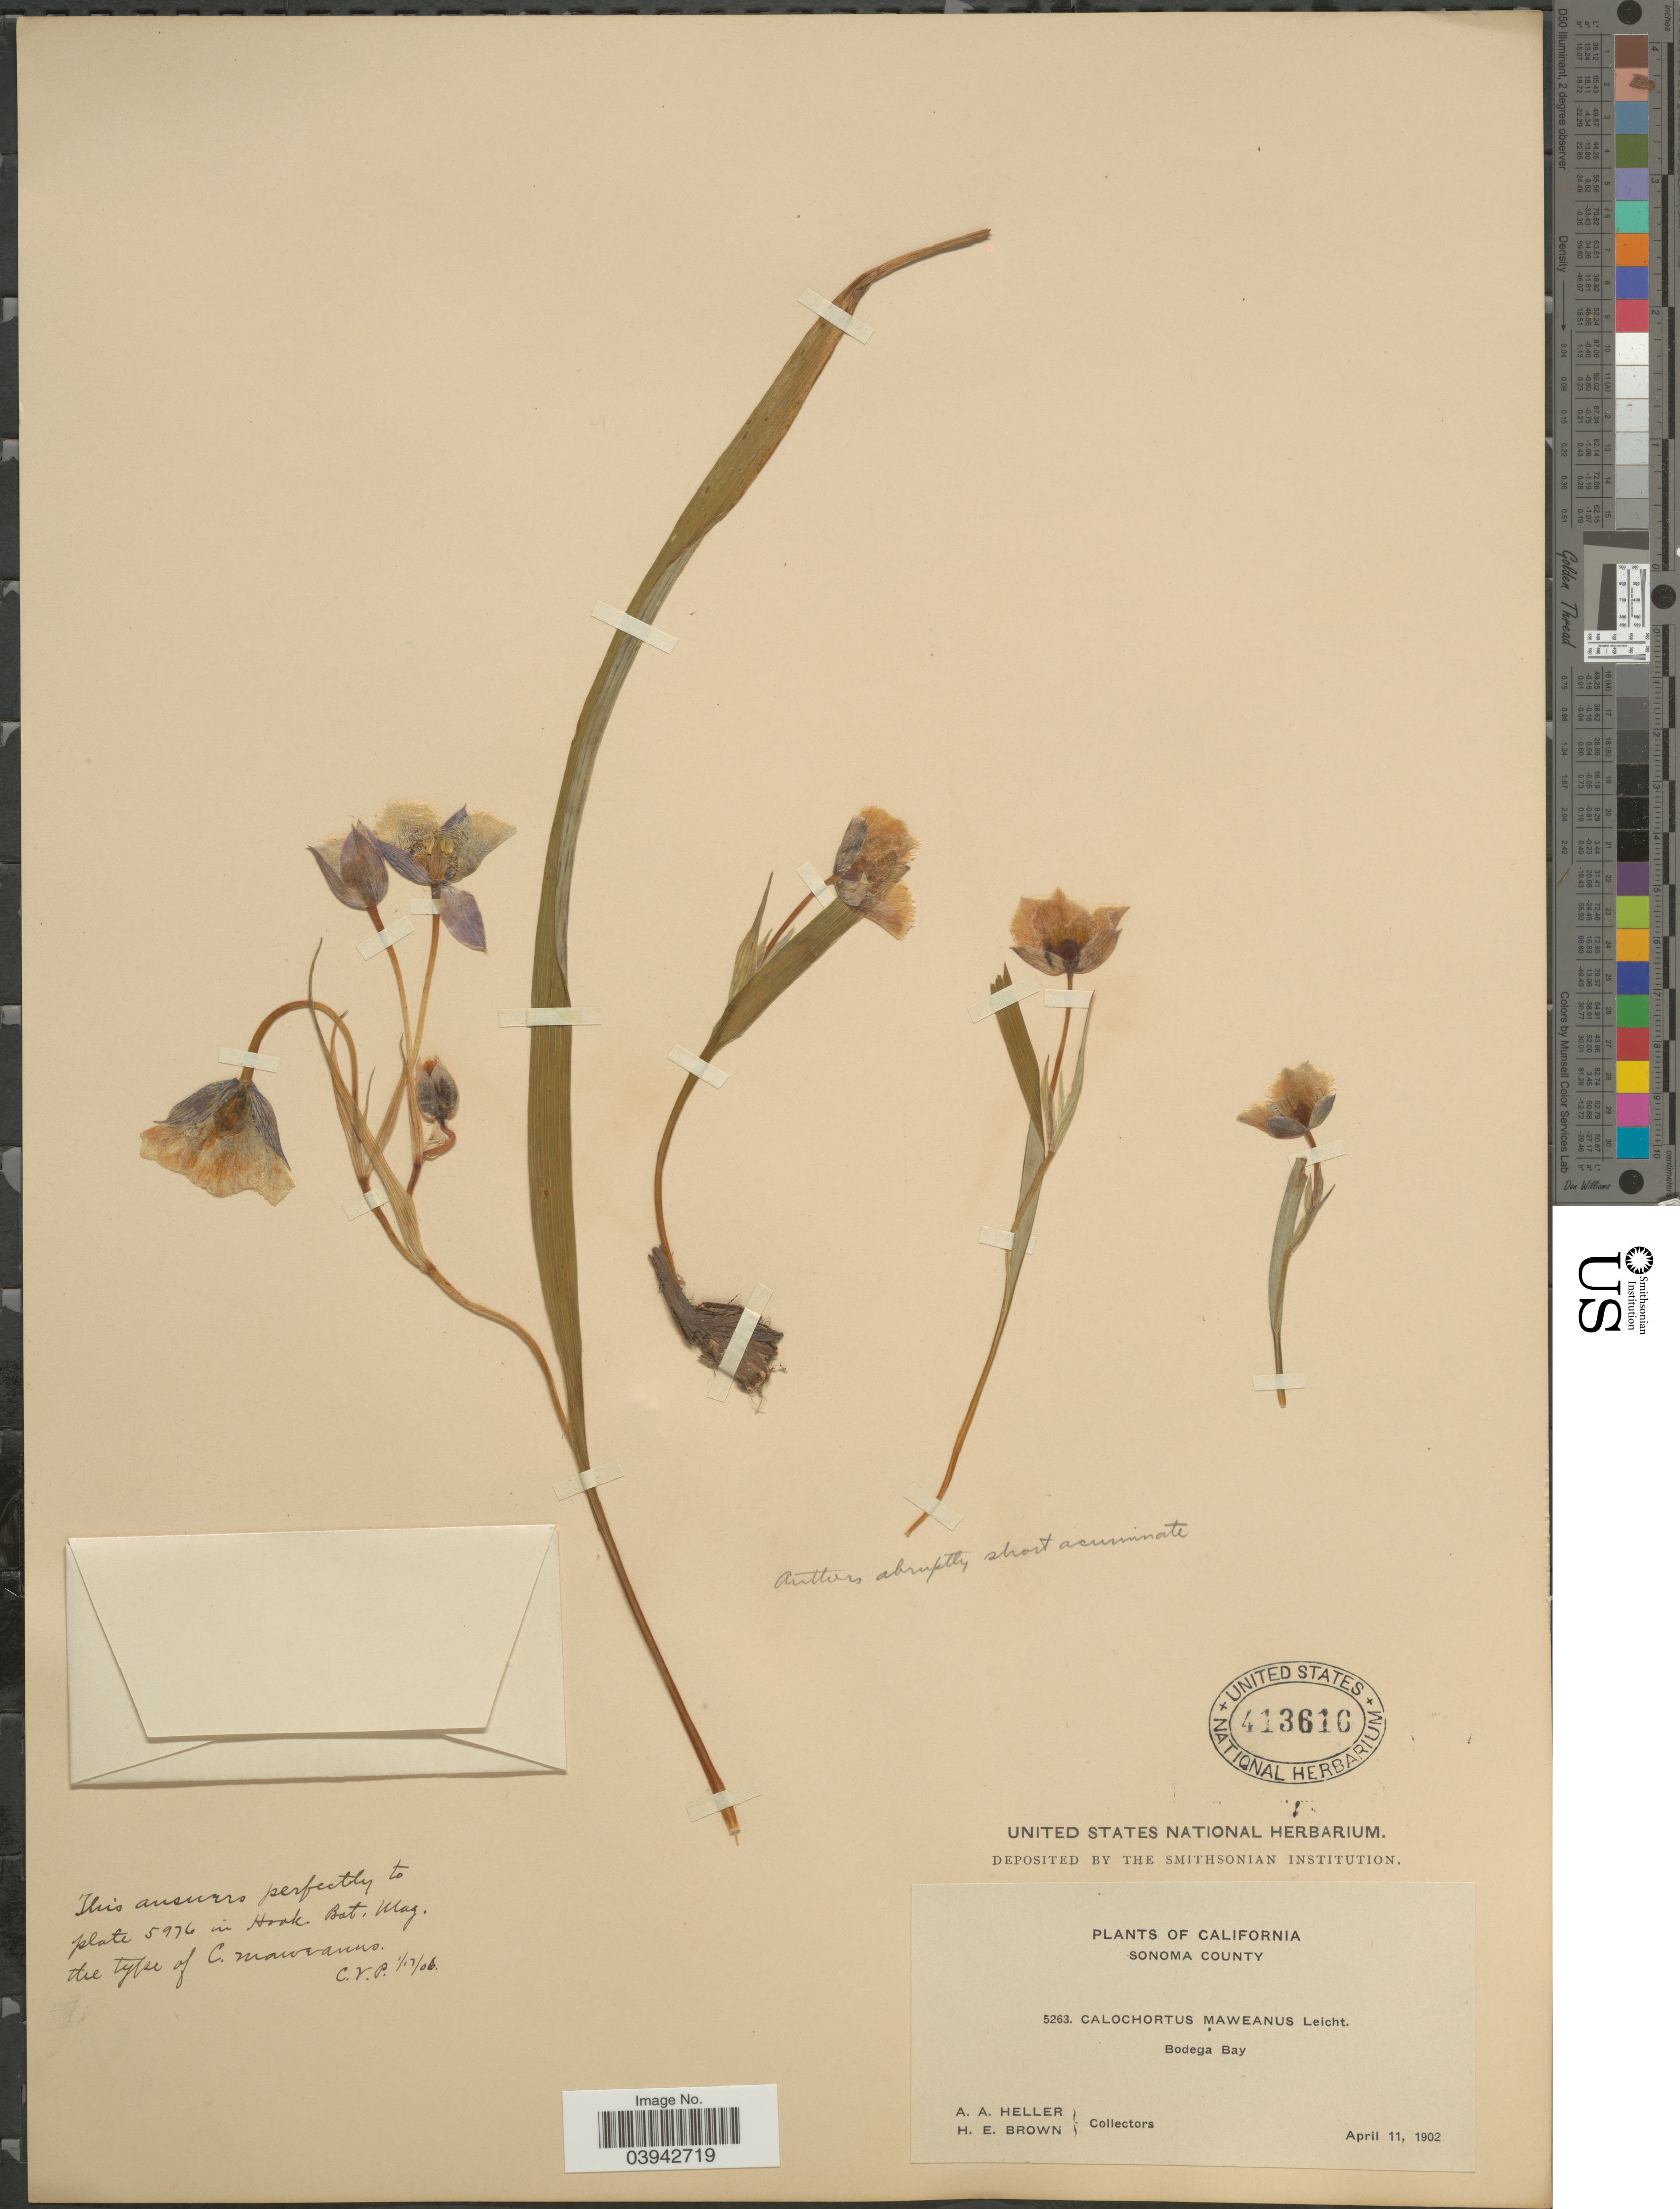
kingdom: Plantae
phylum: Tracheophyta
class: Liliopsida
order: Liliales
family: Liliaceae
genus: Calochortus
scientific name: Calochortus maweanus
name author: Leichtlin ex Baker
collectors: A. A. Heller & H. E. Brown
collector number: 5263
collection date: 1902-04-11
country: United States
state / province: California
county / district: Sonoma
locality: Sonoma County. Bodega Bay.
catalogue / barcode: US 413610